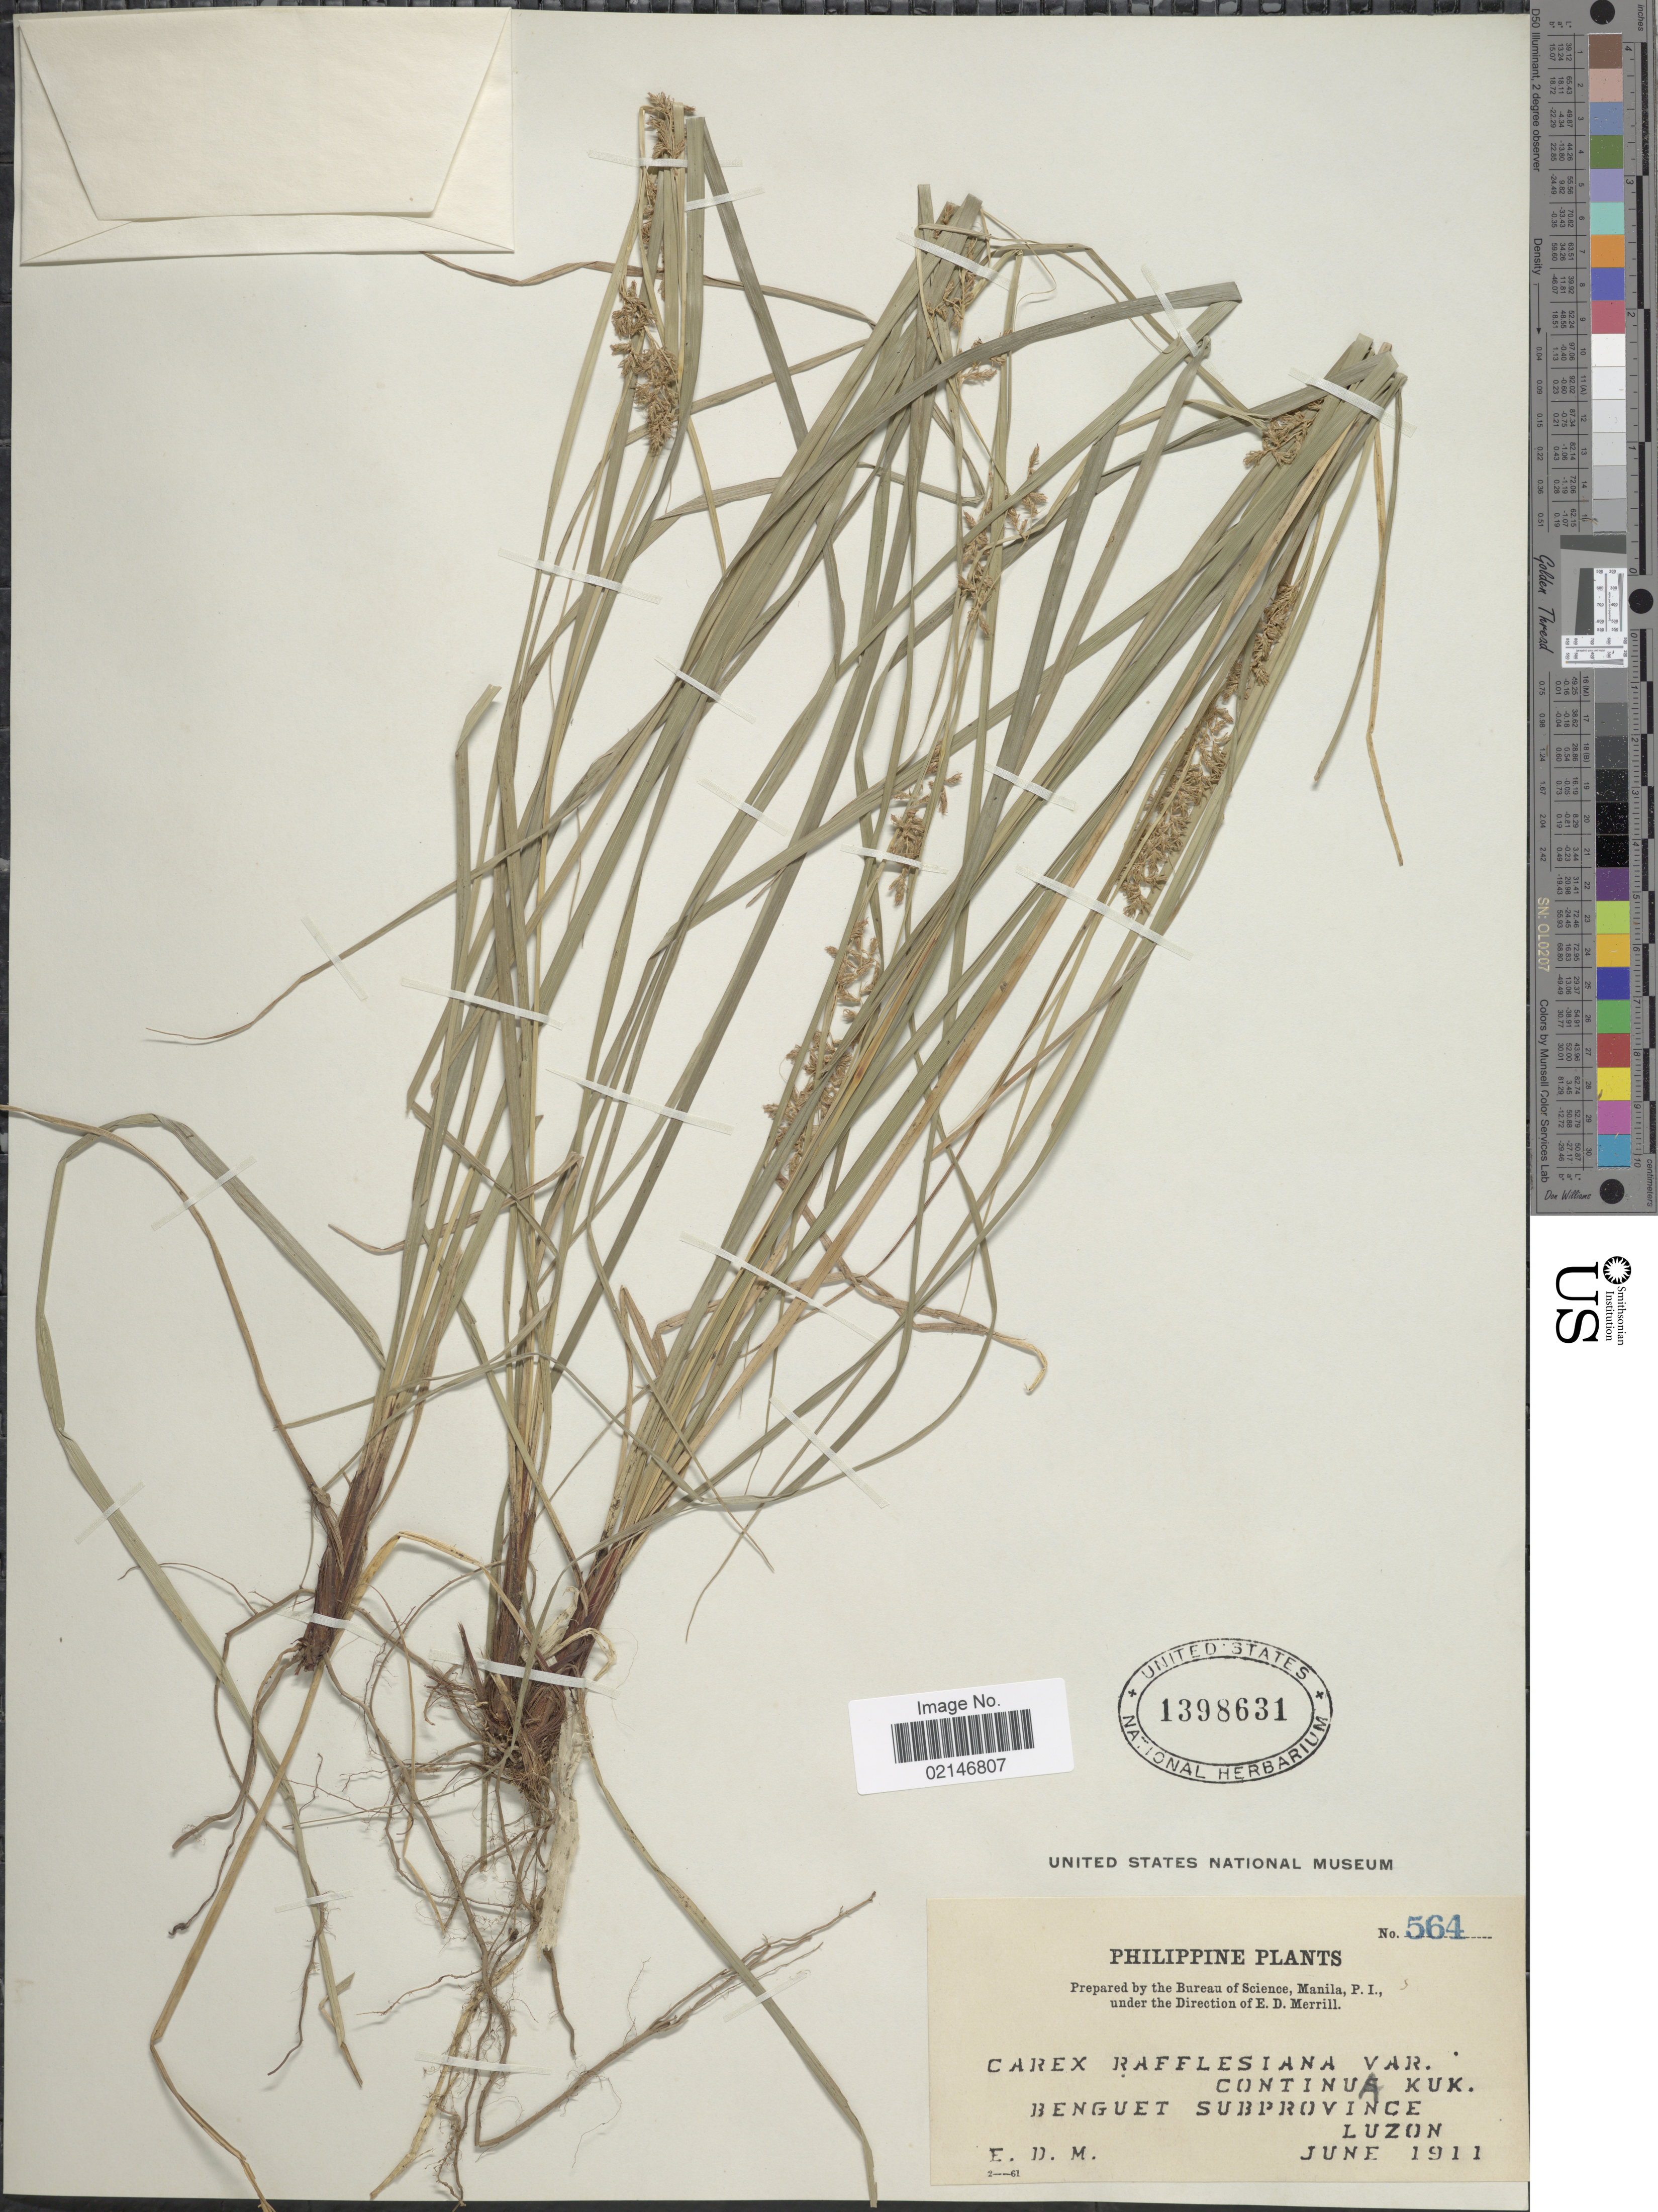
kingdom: Plantae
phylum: Tracheophyta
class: Liliopsida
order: Poales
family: Cyperaceae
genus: Carex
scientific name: Carex rafflesiana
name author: Boott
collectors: E. D. Merrill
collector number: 564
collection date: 1911-06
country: Philippines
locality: Benguet Subprovince, Luzon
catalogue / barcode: US 1398631